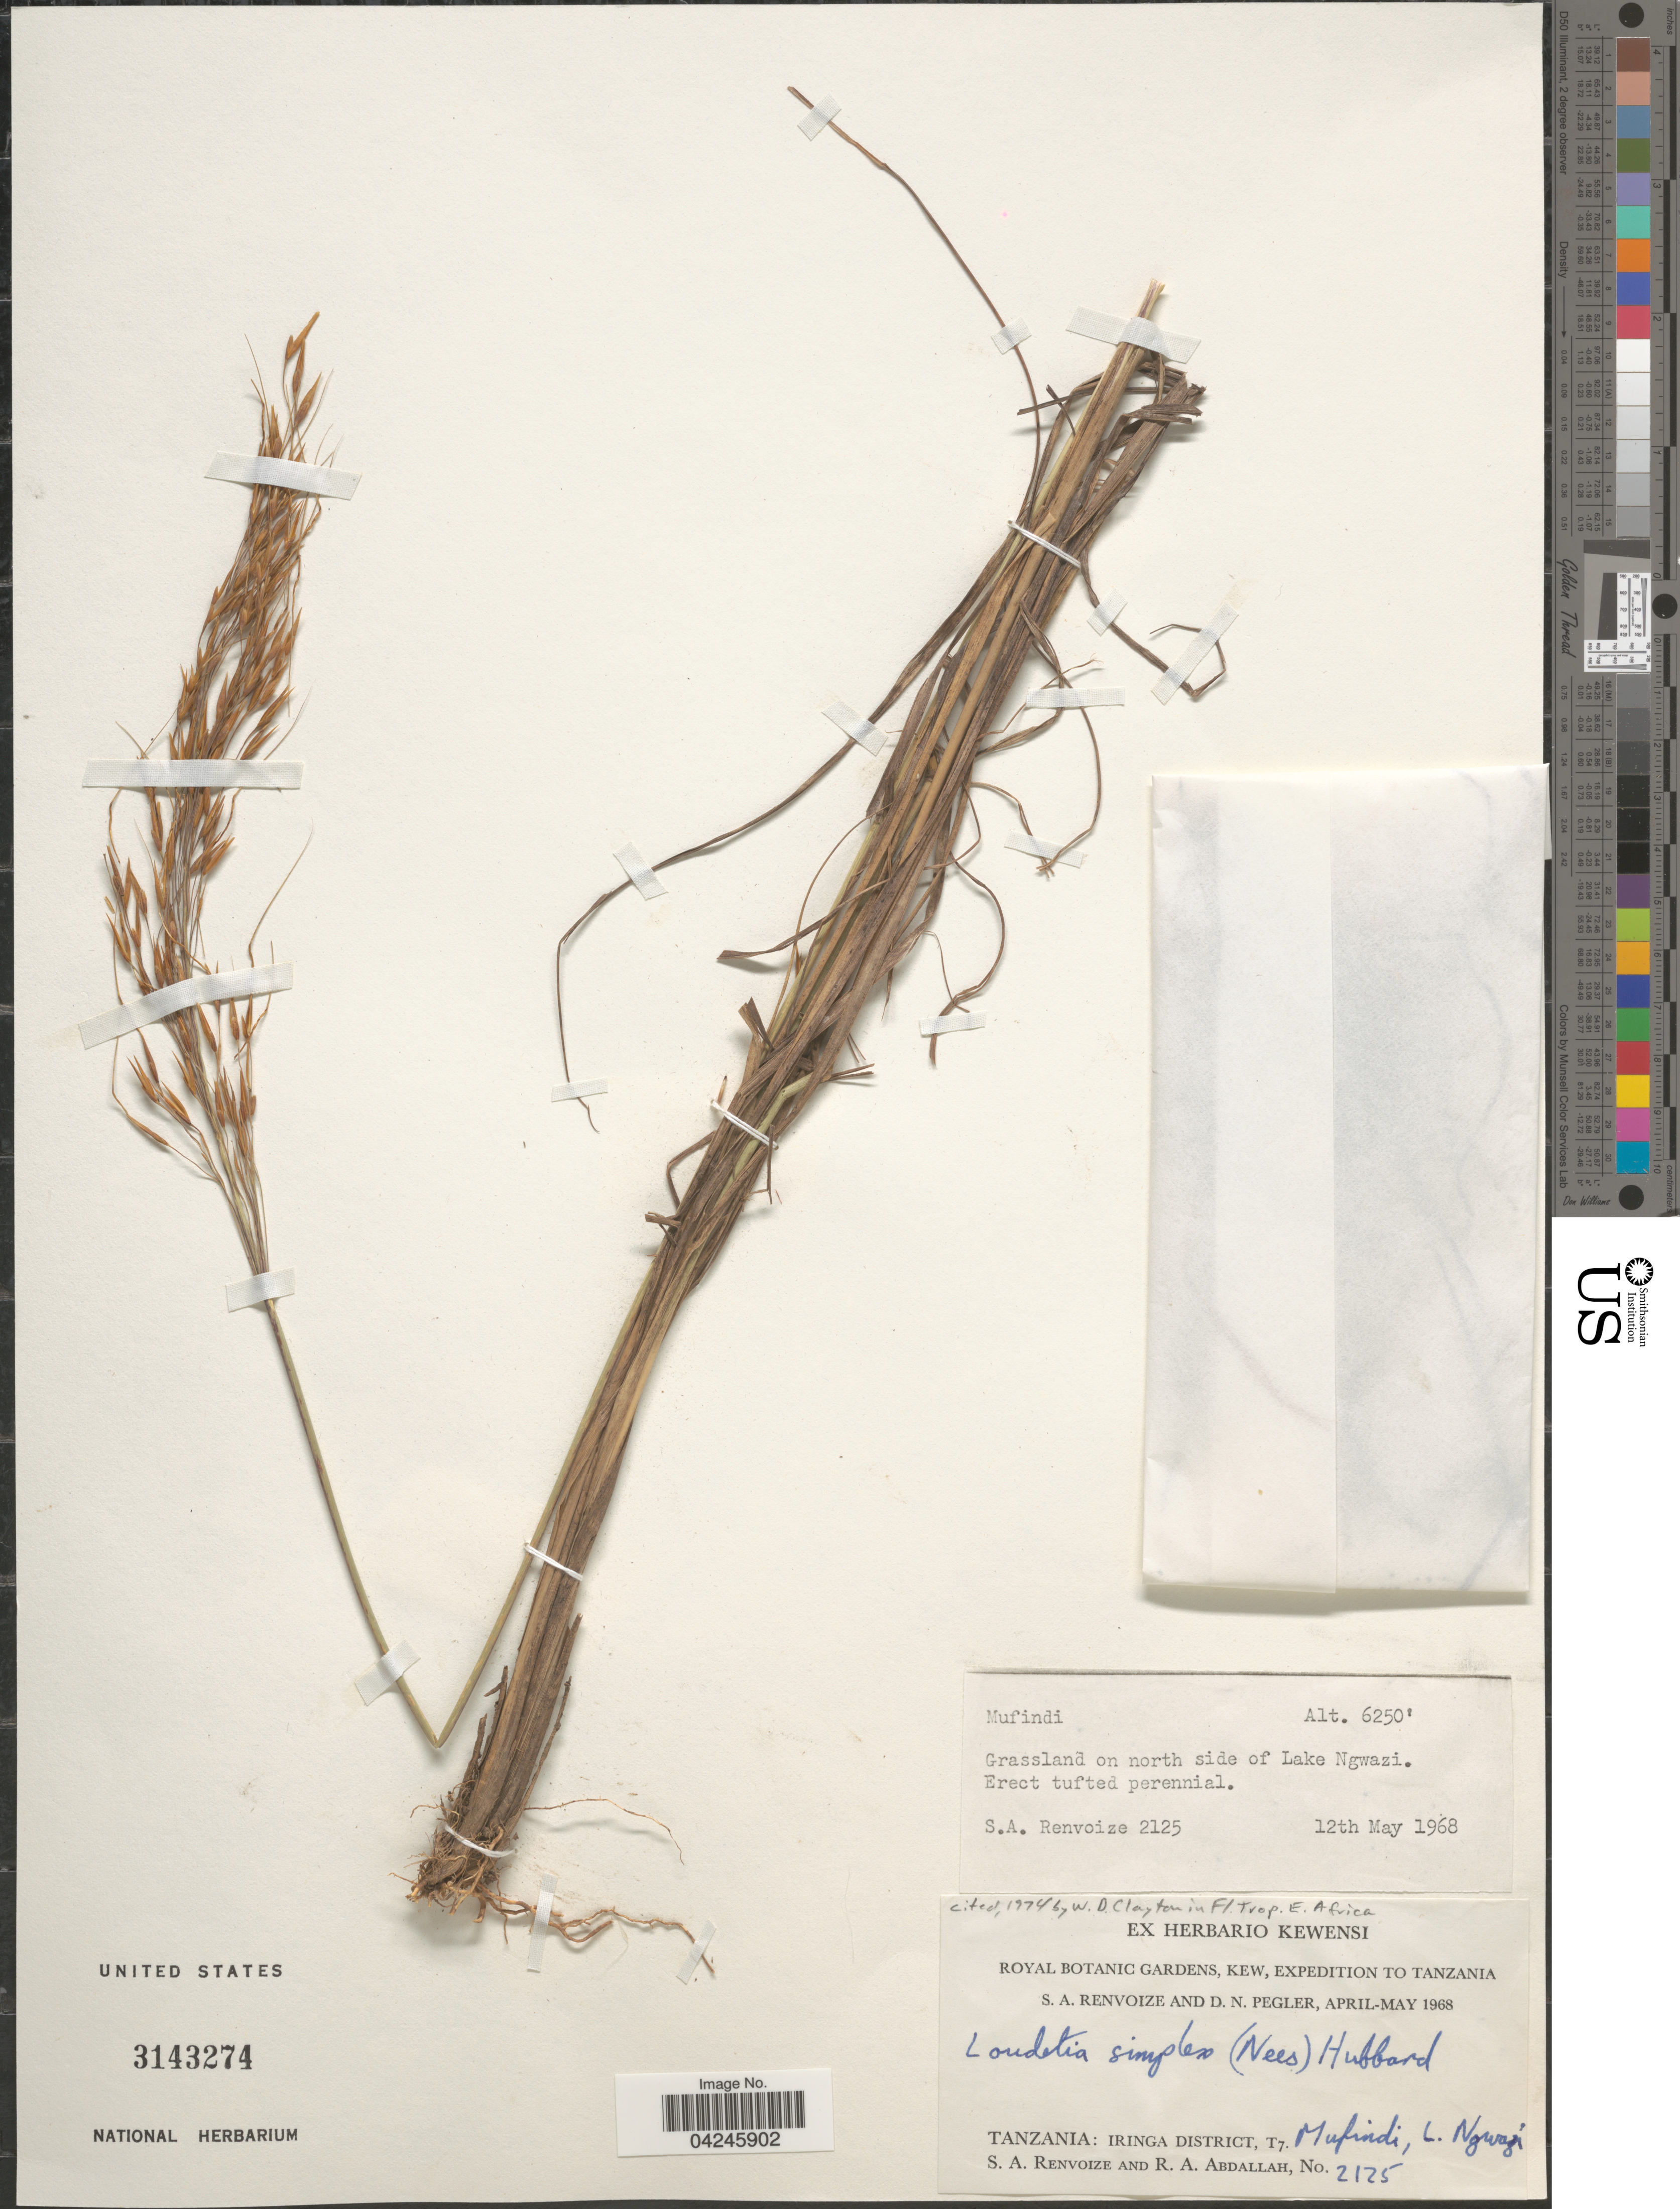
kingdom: Plantae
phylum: Tracheophyta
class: Liliopsida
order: Poales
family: Poaceae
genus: Loudetia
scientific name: Loudetia simplex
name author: (Nees) C.E. Hubb.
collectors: S. A. Renvoize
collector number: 2125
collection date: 1968-05-12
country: Tanzania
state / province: Iringa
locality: Mufindi. Grassland on north side of Lake Ngwazi. Royal Botanic Gardens Kew, Expedition to Tanzania. Iringa District, T7. Mufindi, L. Ngwagi.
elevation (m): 1905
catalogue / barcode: US 3143274